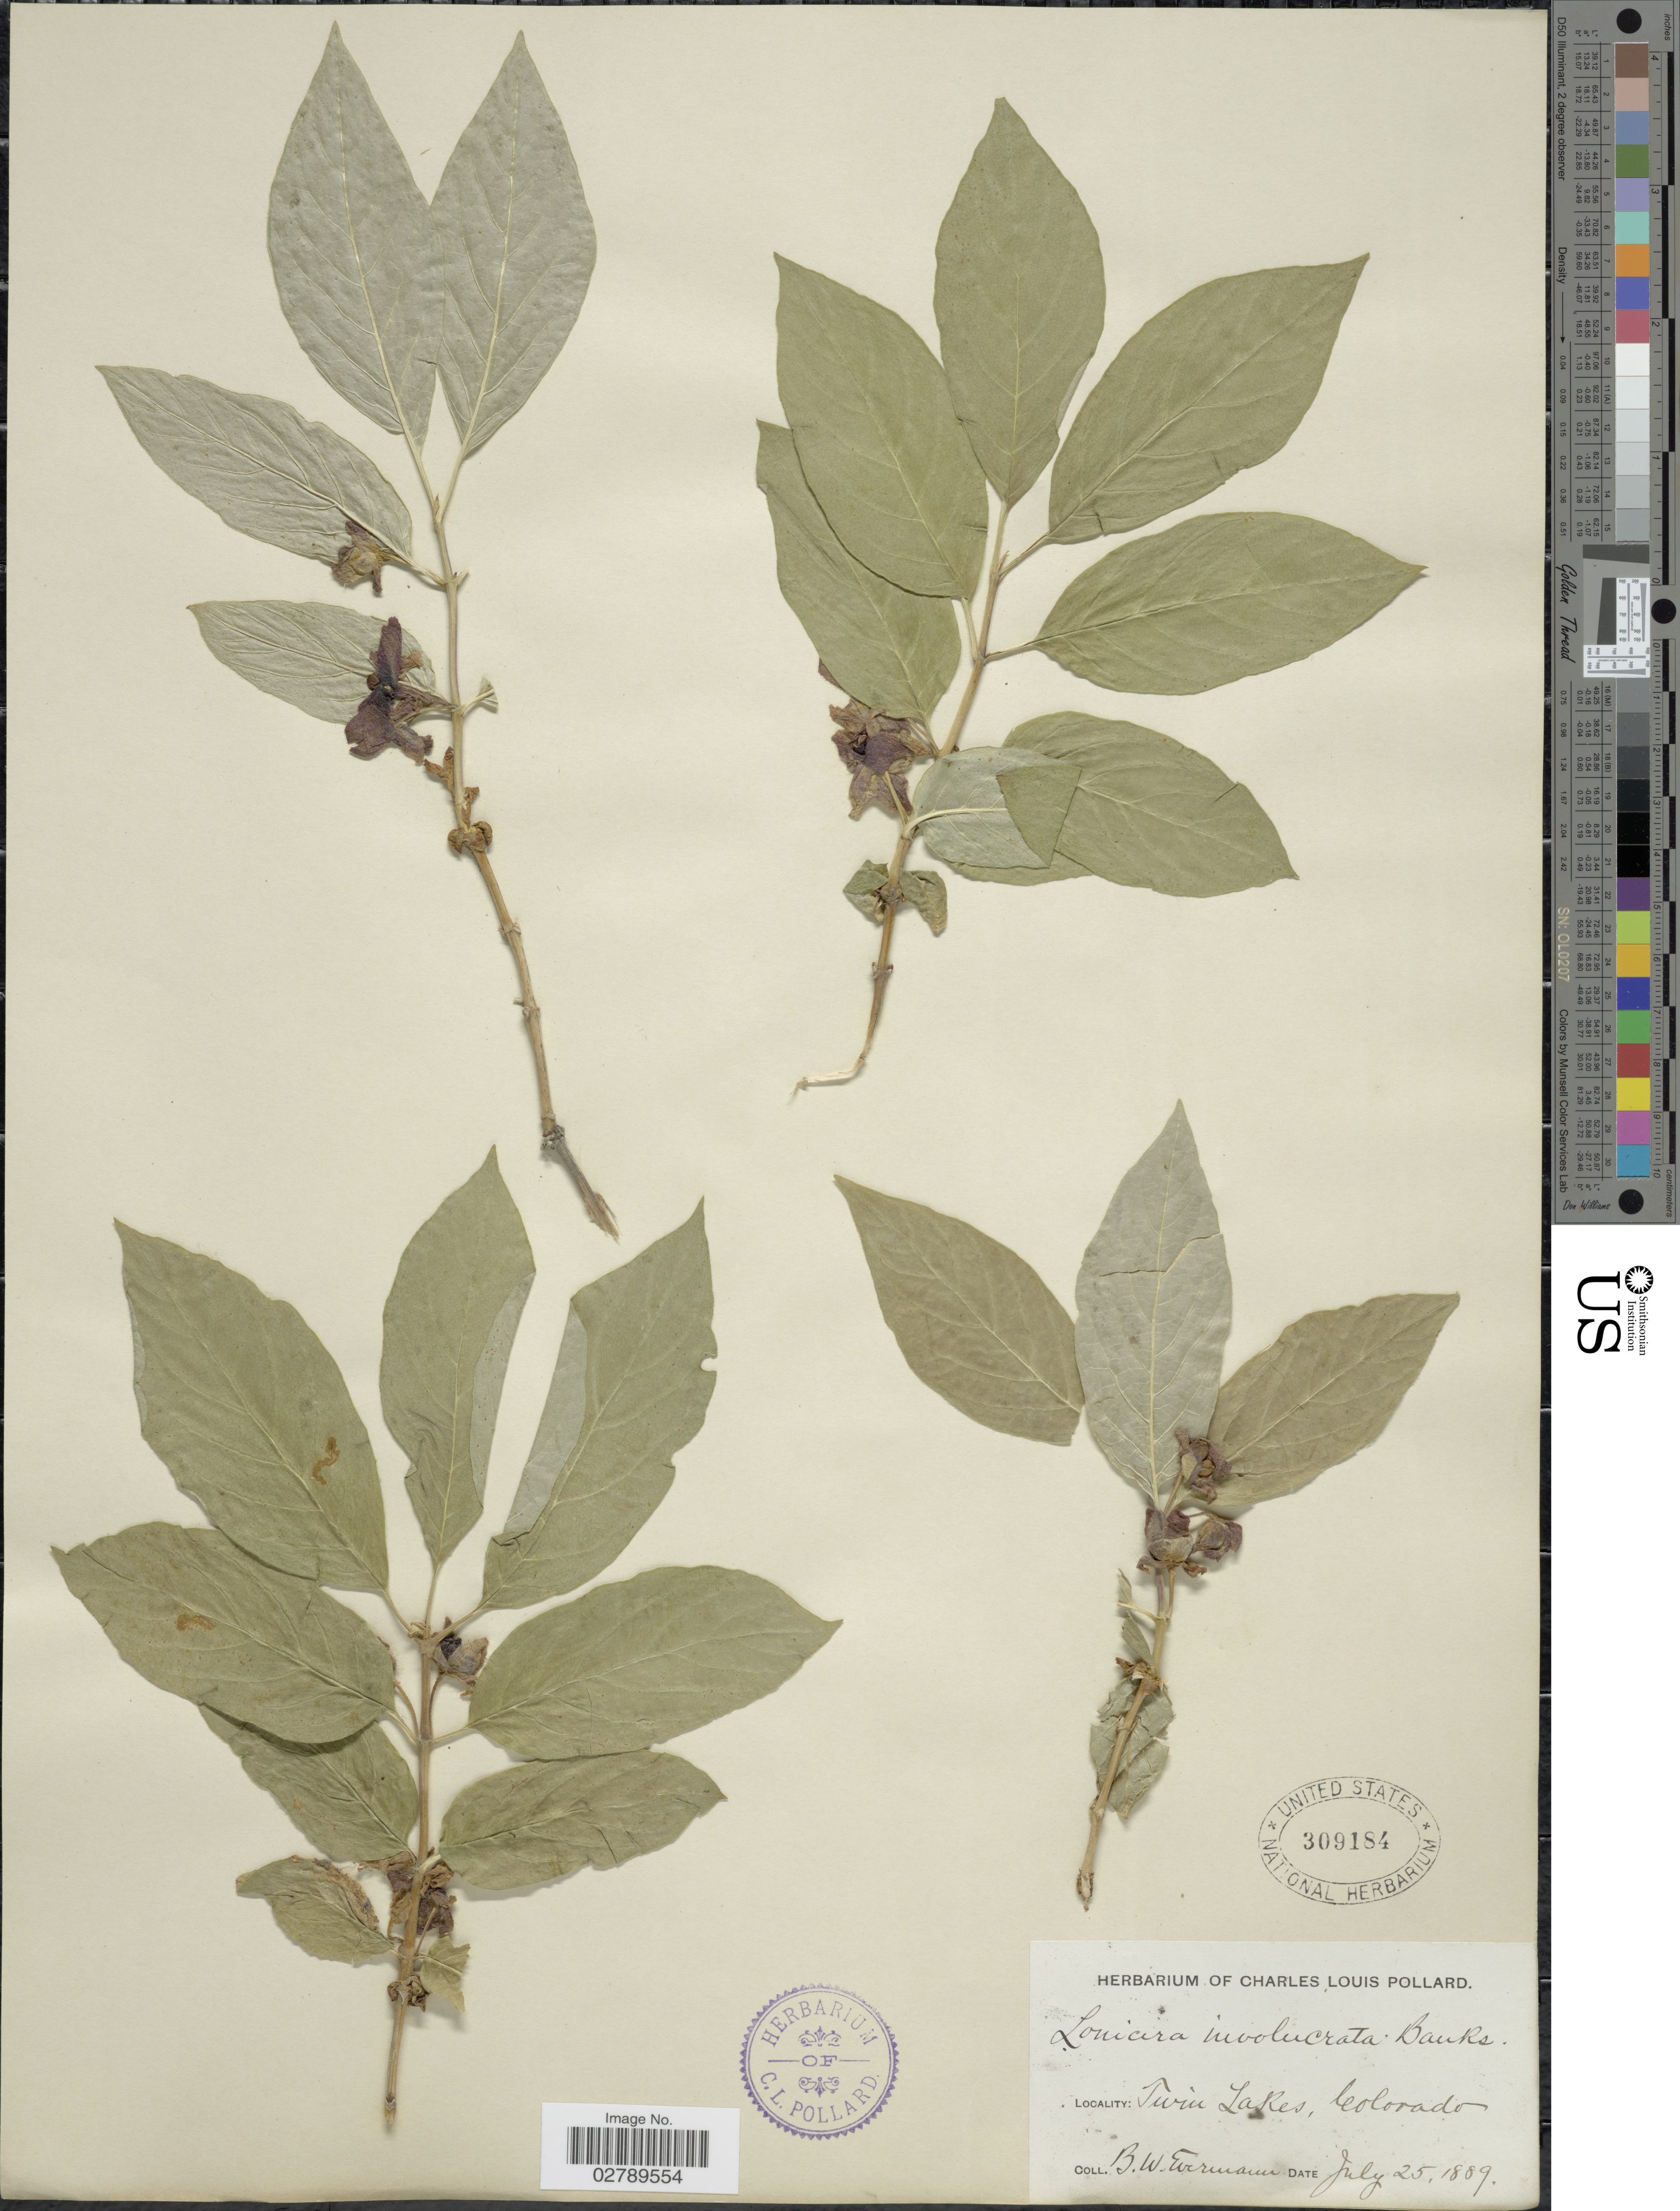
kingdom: Plantae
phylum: Tracheophyta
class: Magnoliopsida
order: Dipsacales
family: Caprifoliaceae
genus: Lonicera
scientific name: Lonicera involucrata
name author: (Richardson) Banks ex Spreng.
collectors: B. W. Evermann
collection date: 1889-07-25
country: United States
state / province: Colorado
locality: Twin Lakes.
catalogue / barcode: US 309184